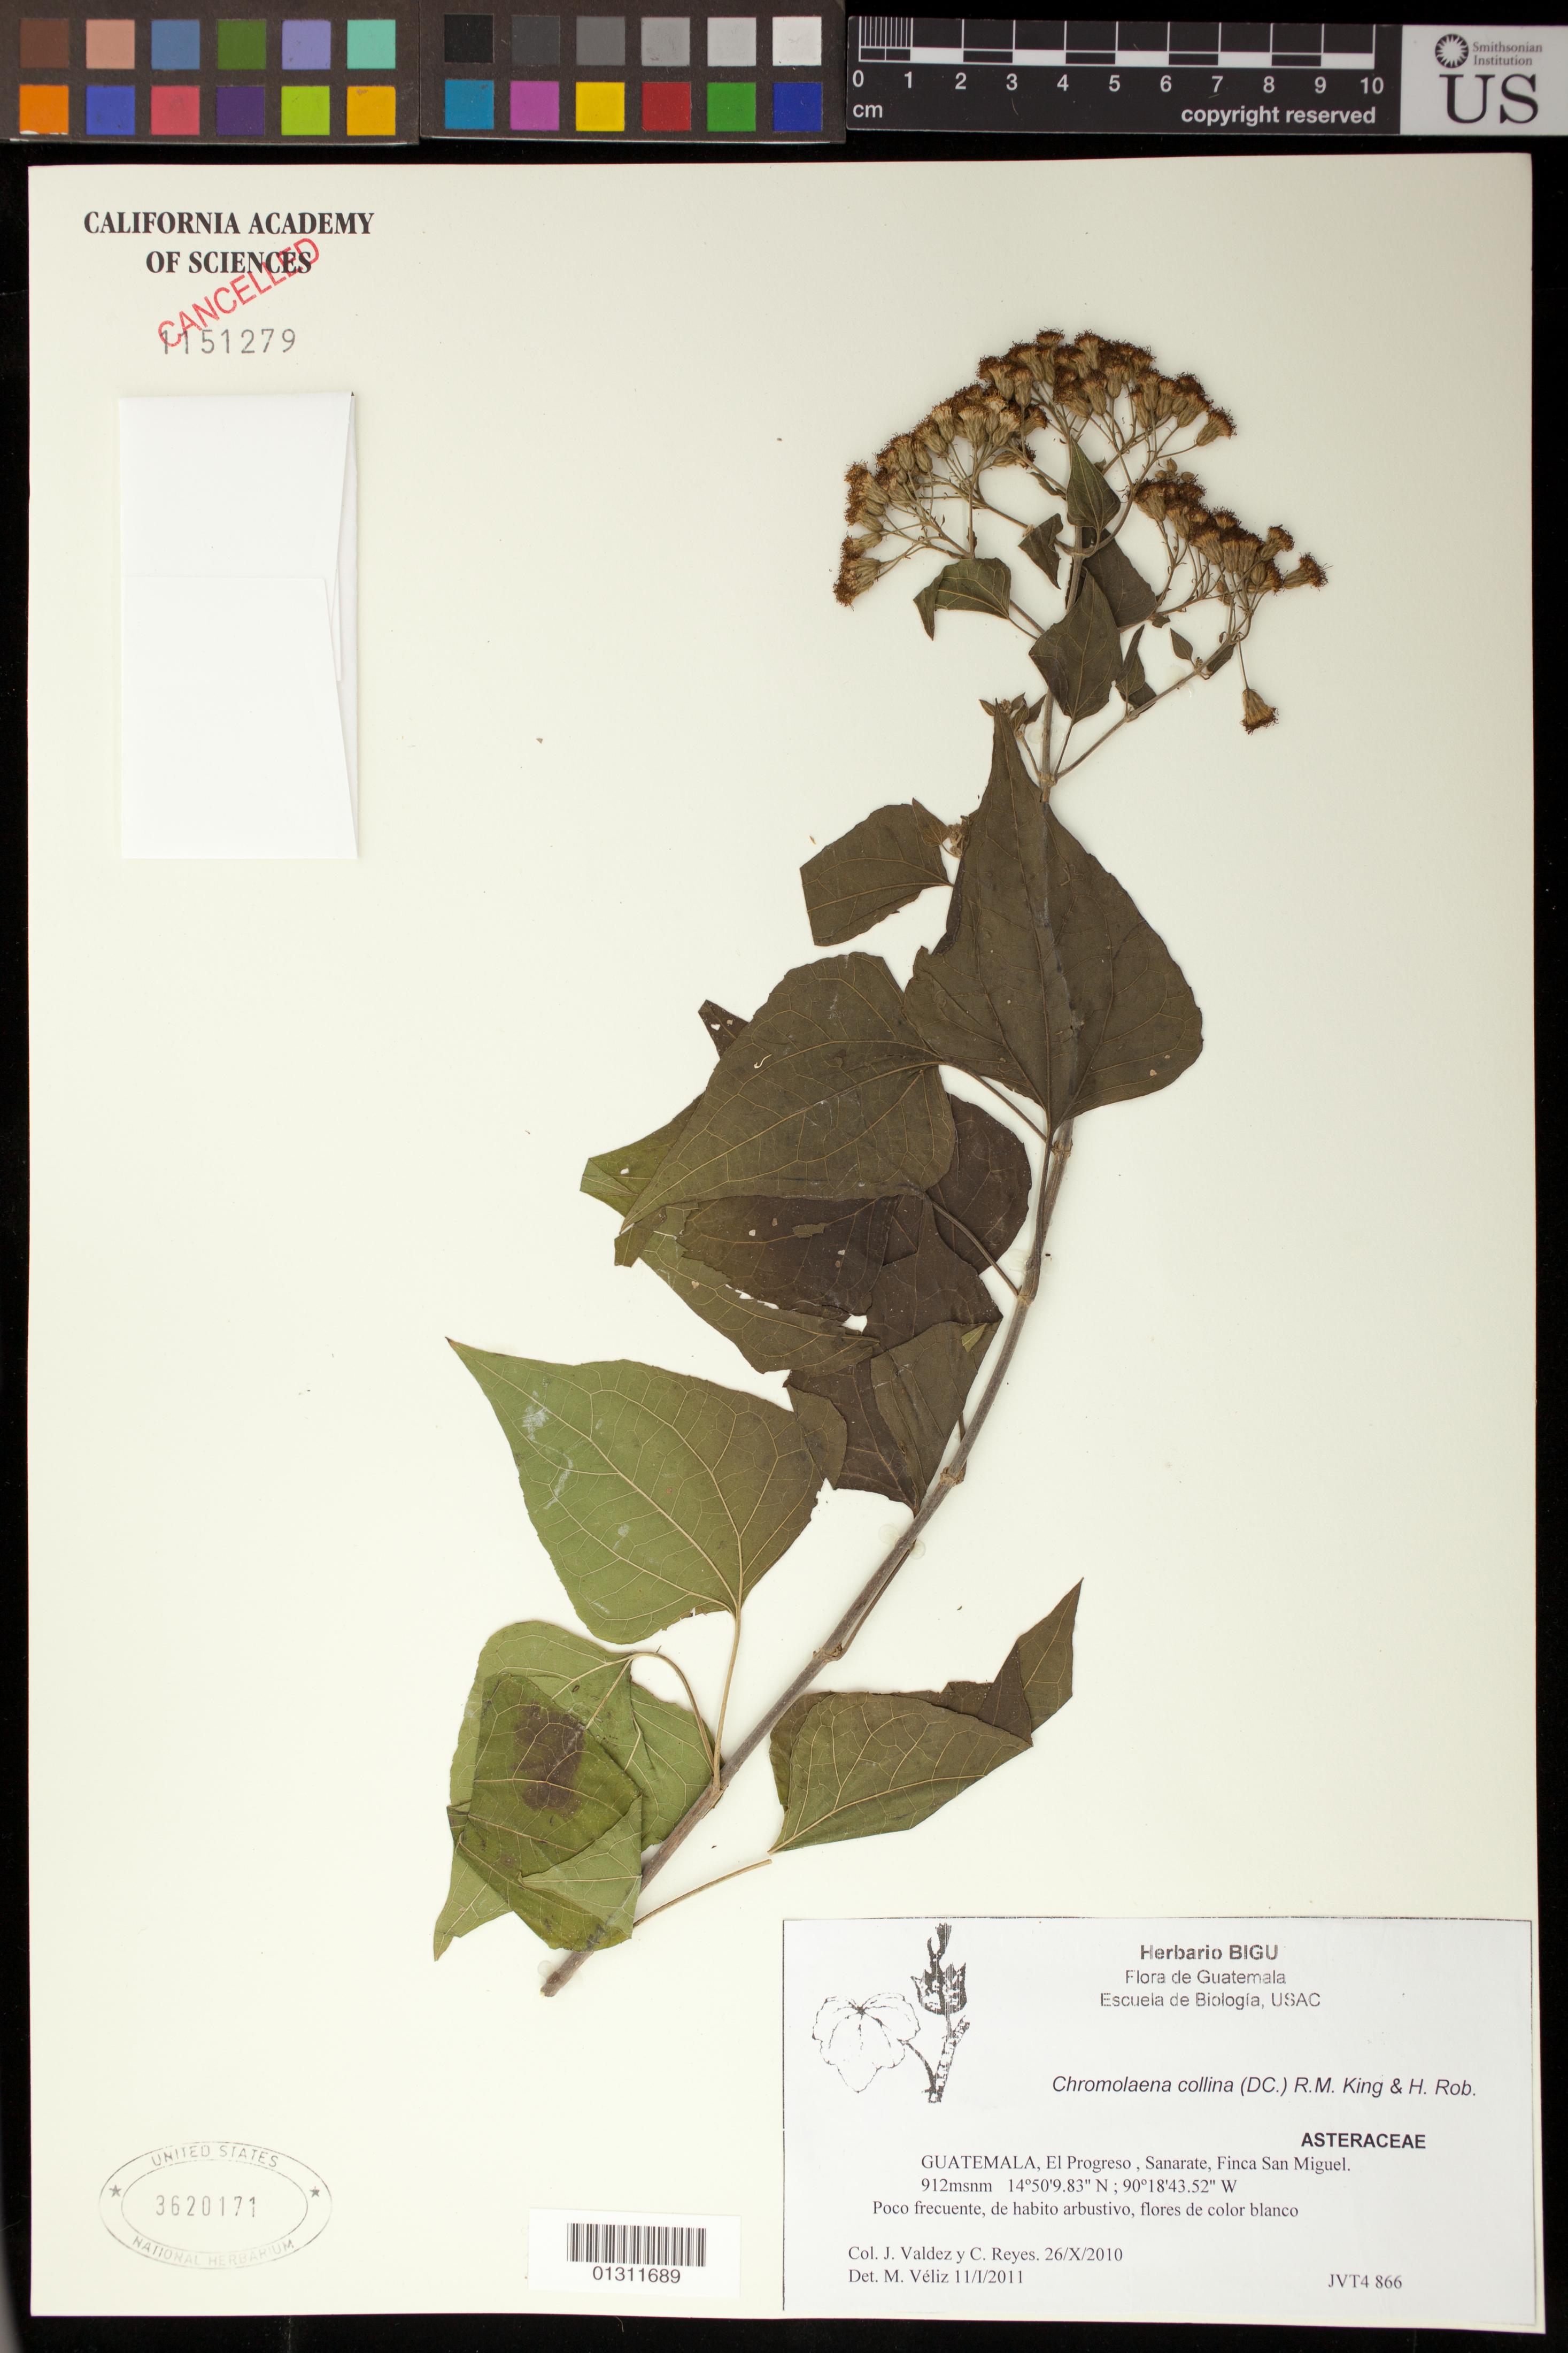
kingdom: Plantae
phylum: Tracheophyta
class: Magnoliopsida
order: Asterales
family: Asteraceae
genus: Chromolaena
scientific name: Chromolaena collina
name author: (DC.) R.M. King & H. Rob.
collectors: J. Valdez & C. Reyes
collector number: JVT4 866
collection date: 2010-10-26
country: Guatemala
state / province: El Progreso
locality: Sanarate, Finca San Miguel.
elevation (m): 912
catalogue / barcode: US 3620171